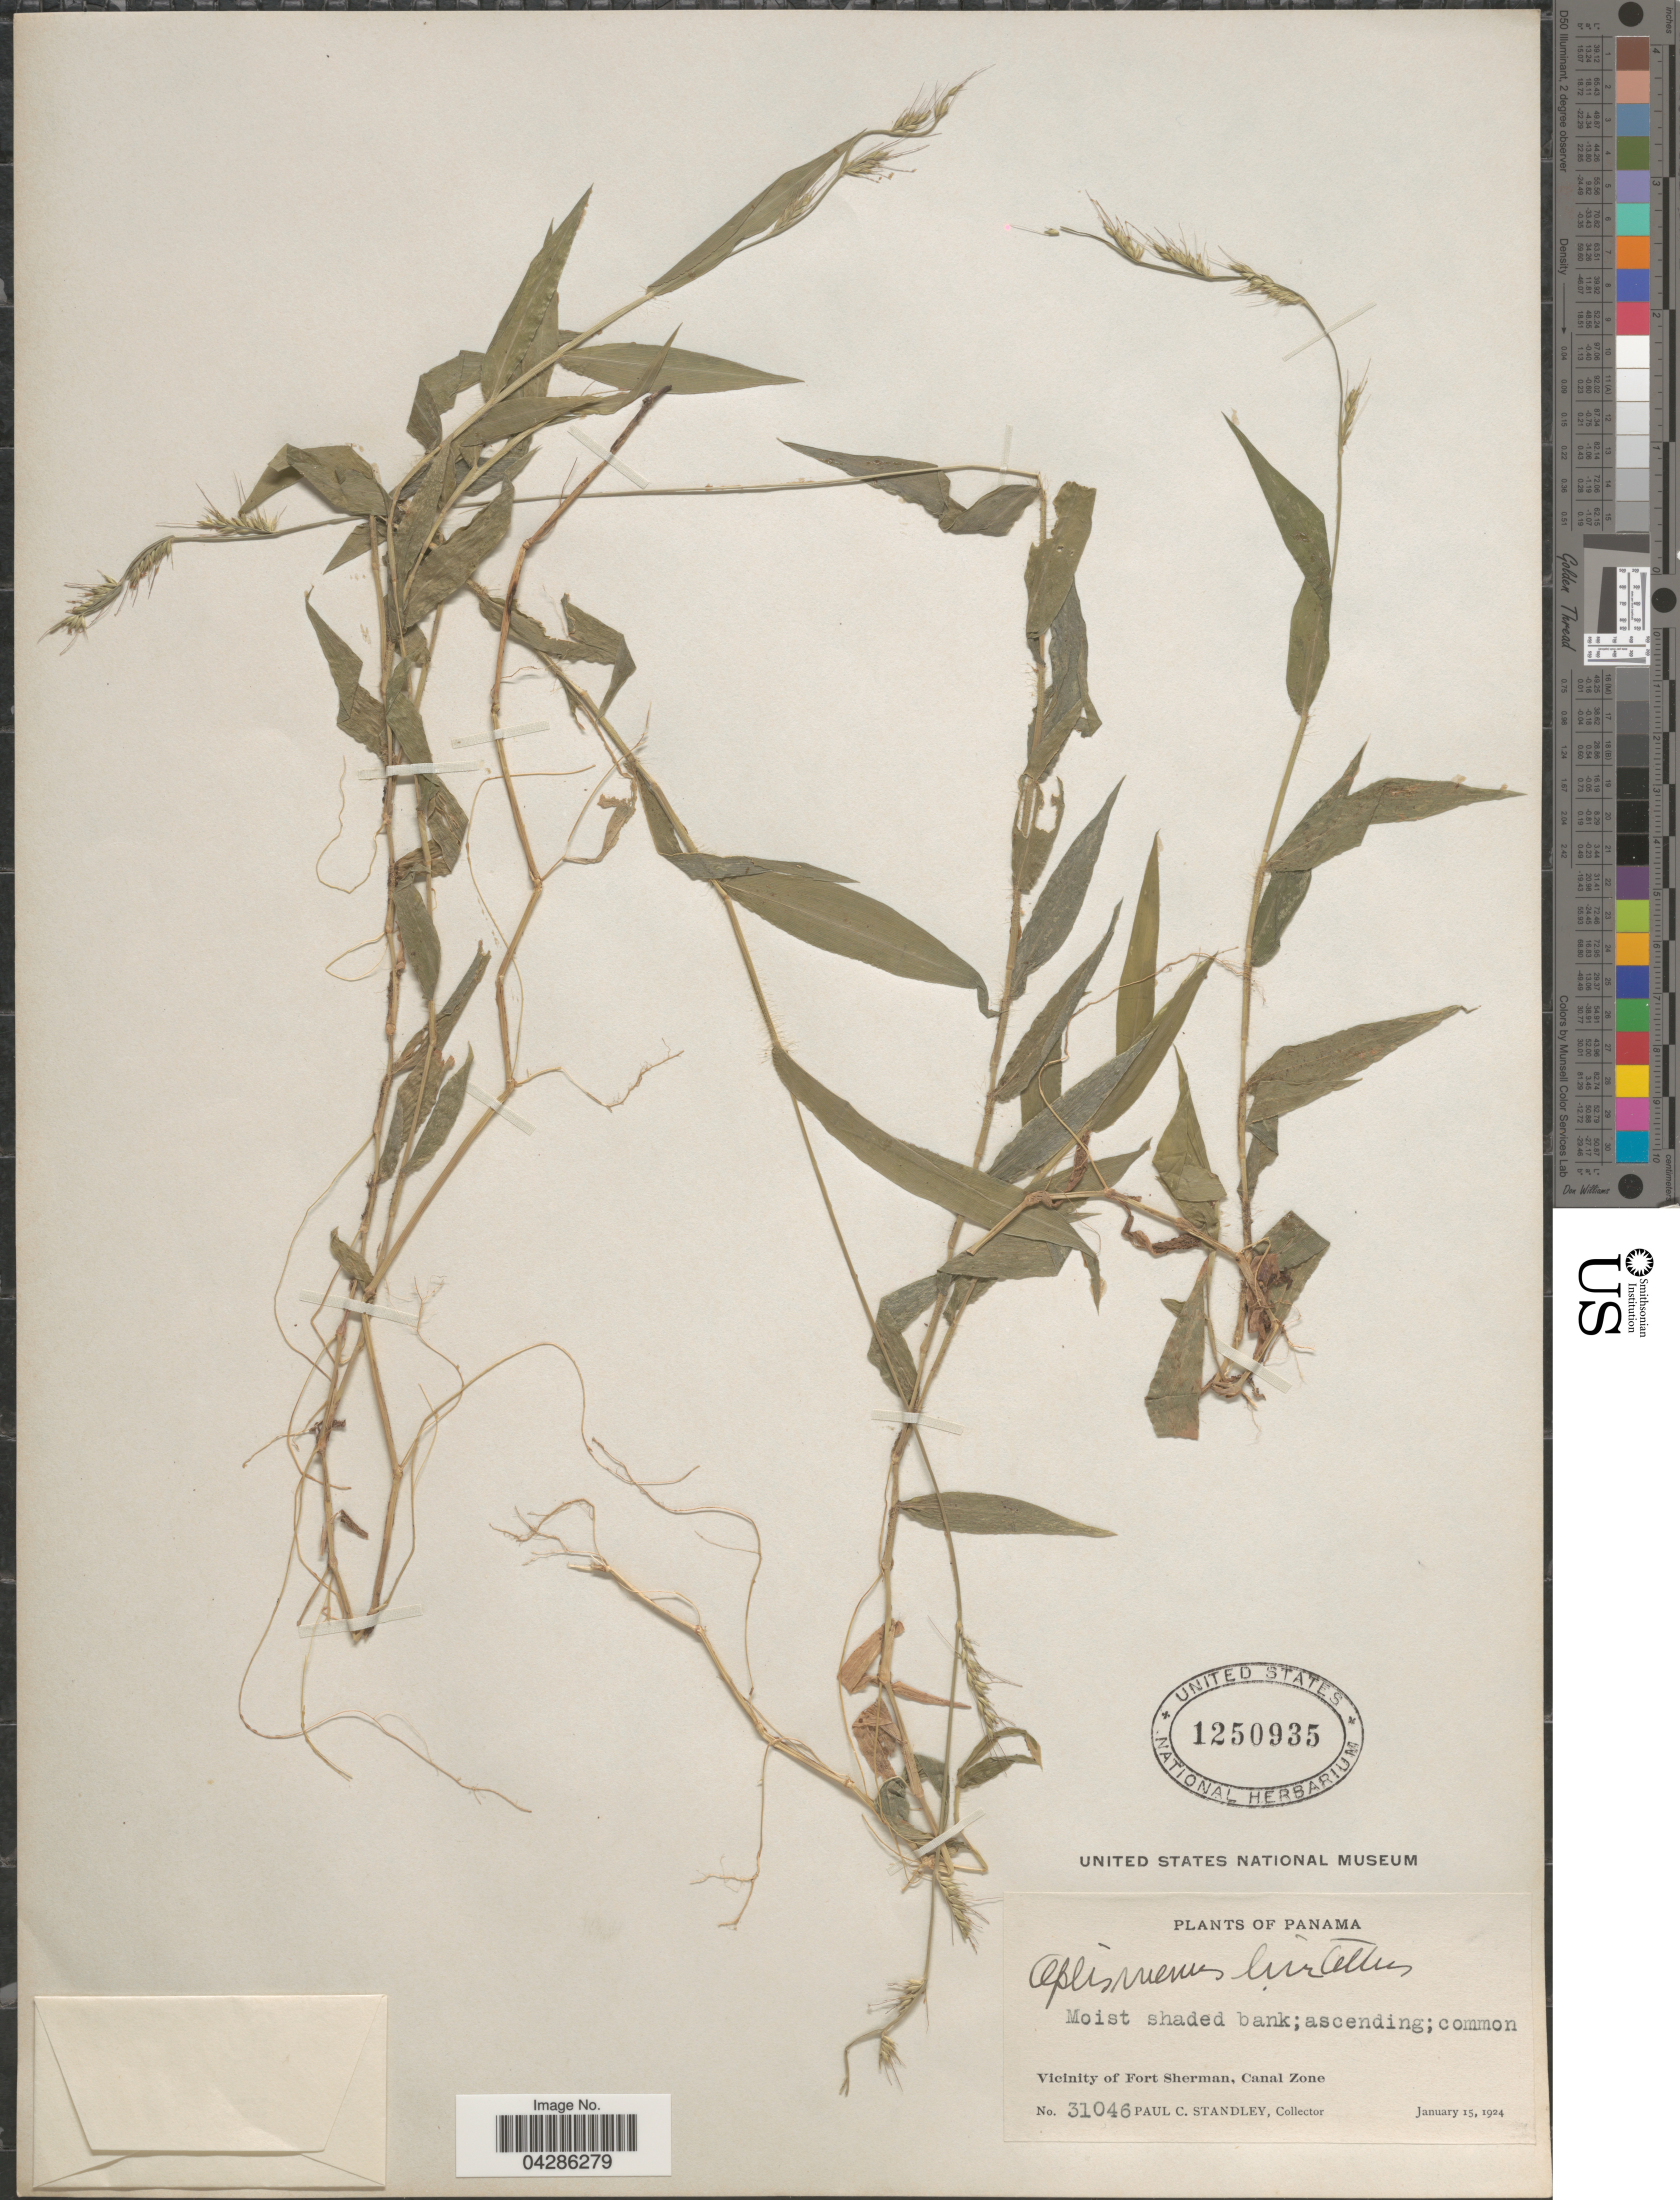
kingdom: Plantae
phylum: Tracheophyta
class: Liliopsida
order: Poales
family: Poaceae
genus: Oplismenus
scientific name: Oplismenus burmannii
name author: (Retz.) P. Beauv.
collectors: P. C. Standley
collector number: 31046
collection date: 1924-01-15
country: Panama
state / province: Colón / Panamá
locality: Moist shaded bank. Vicinity of Fort Sherman, Canal Zone.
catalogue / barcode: US 1250935